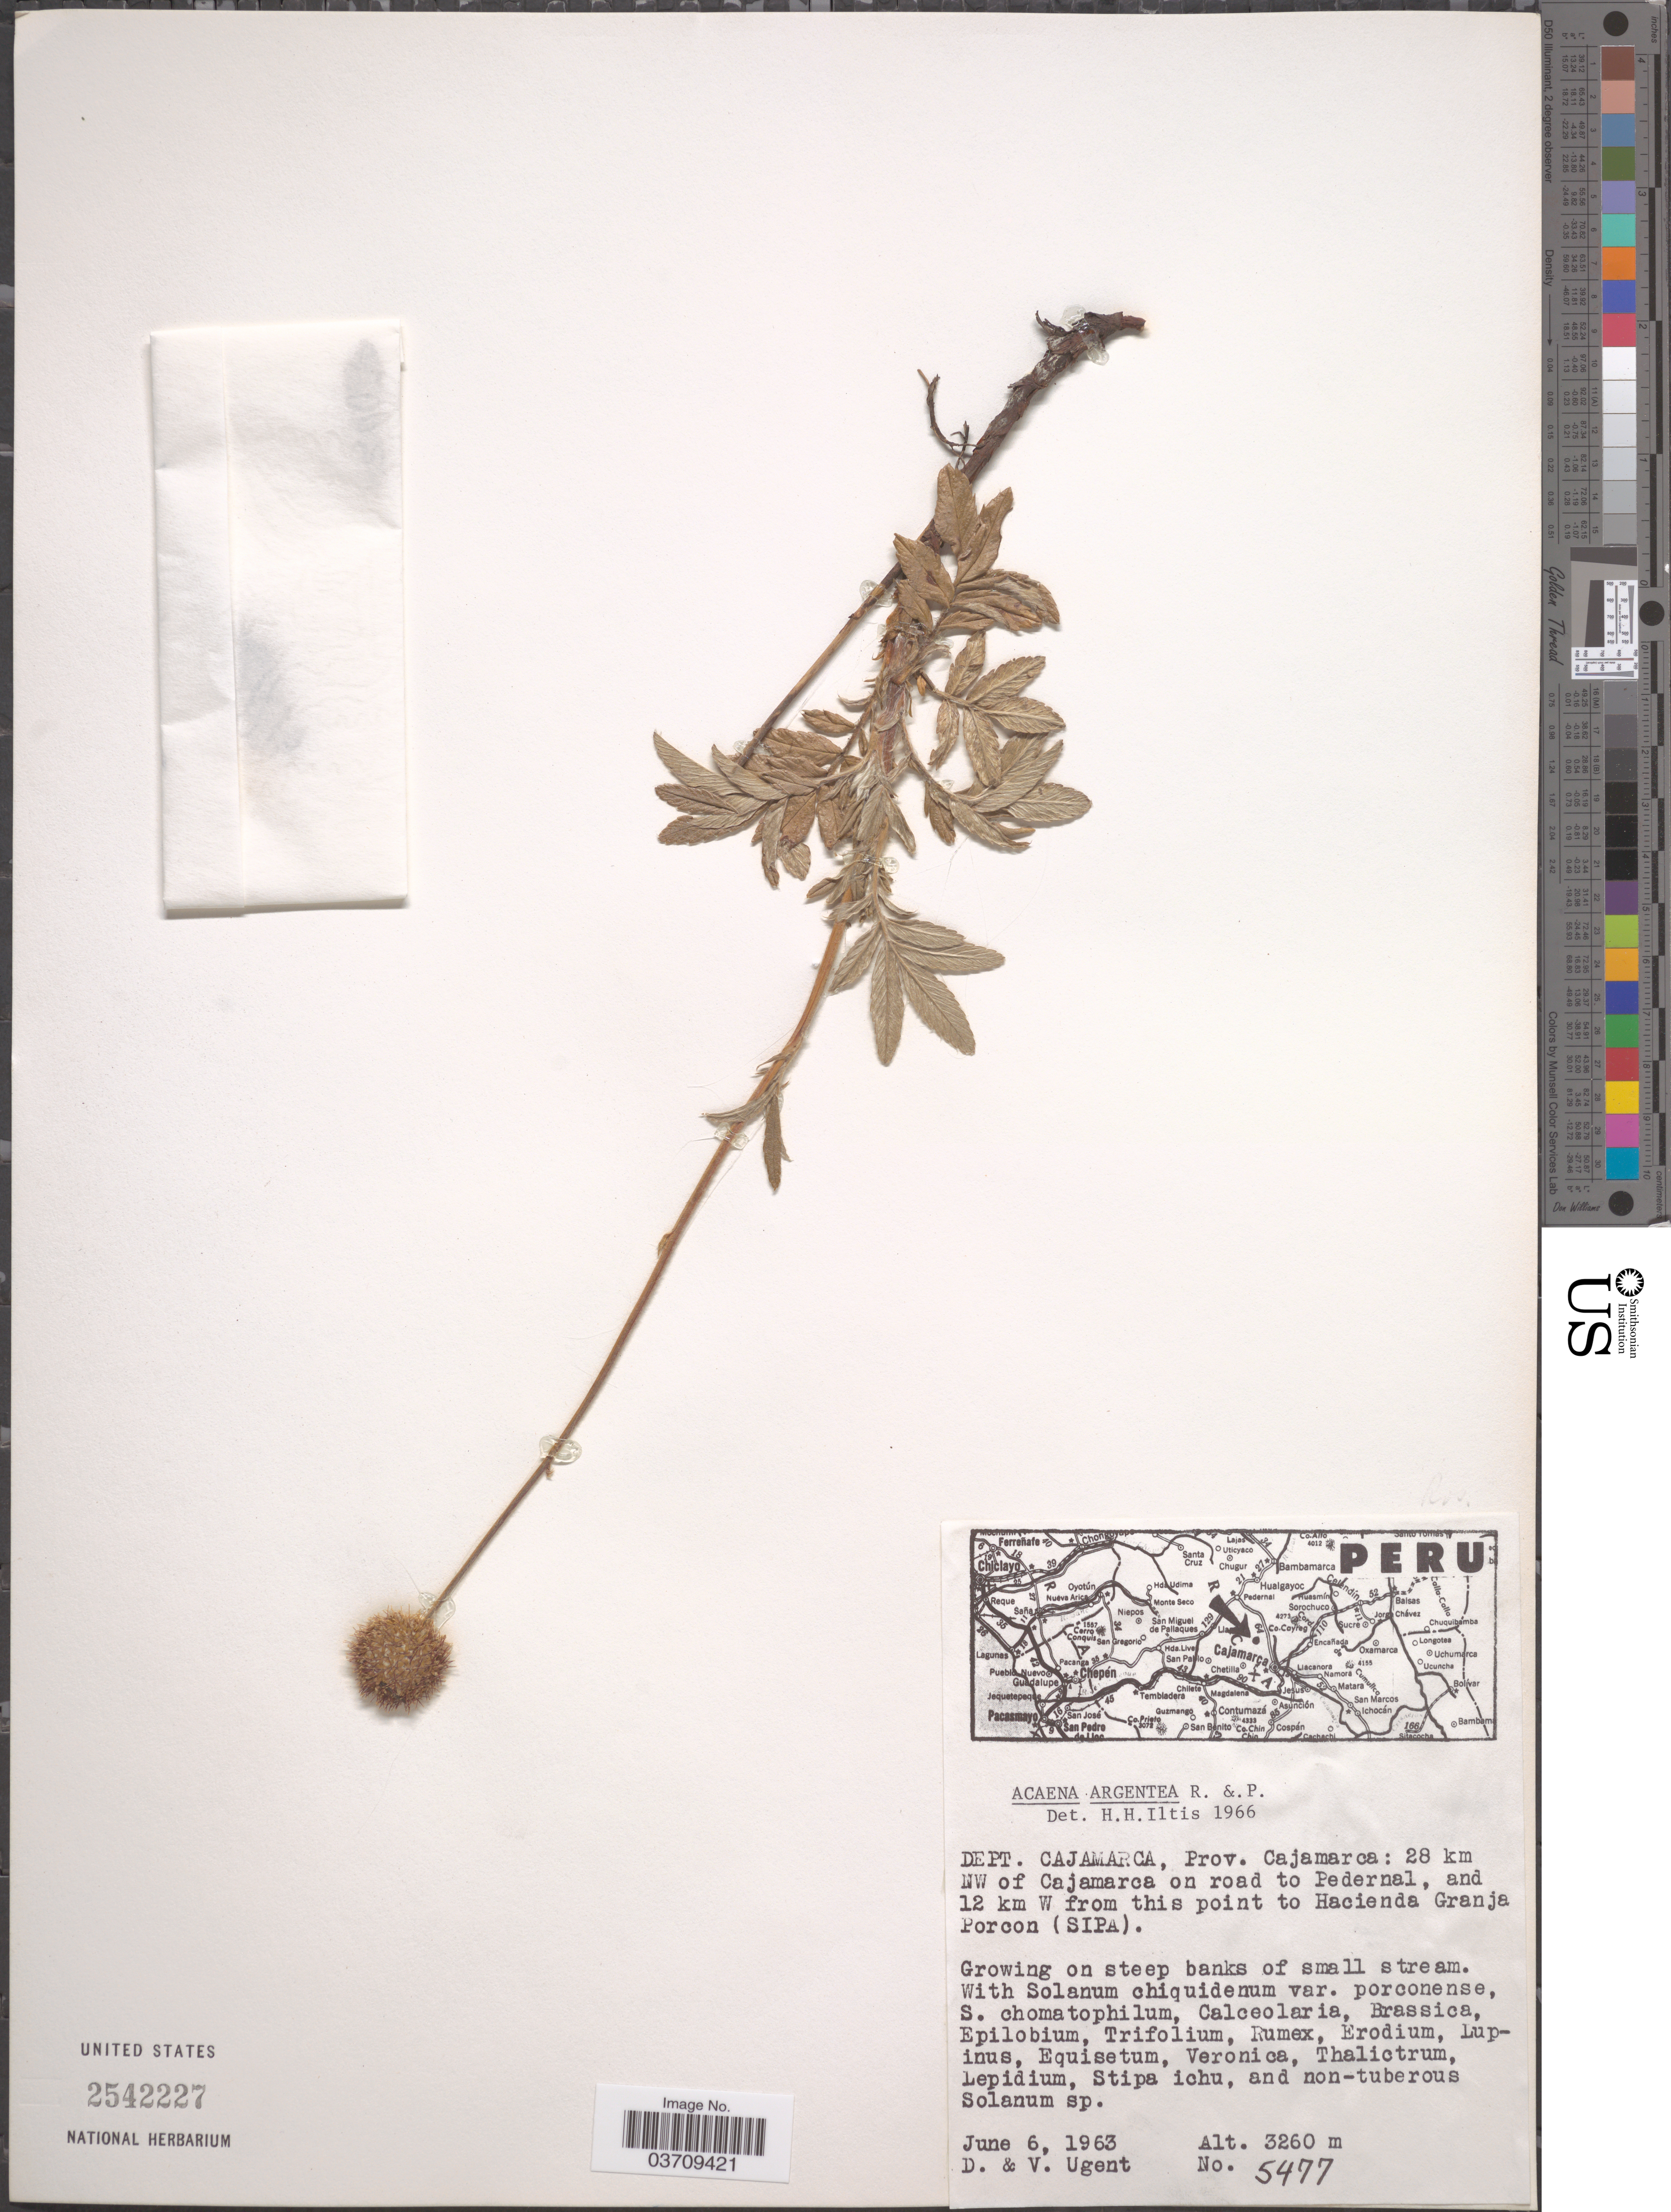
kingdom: Plantae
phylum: Tracheophyta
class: Magnoliopsida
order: Rosales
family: Rosaceae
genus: Acaena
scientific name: Acaena cylindristachya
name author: Ruiz & Pav.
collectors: D. Ugent & V. Ugent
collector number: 5477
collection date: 1963-06-06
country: Peru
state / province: Cajamarca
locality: Dept. Cajamarca: 28 km NW of Cajamarca on road to Pedernal, and 12 km W from this point to Hacienda Granja Porcon (SIPA).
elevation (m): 3260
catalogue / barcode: US 2542227